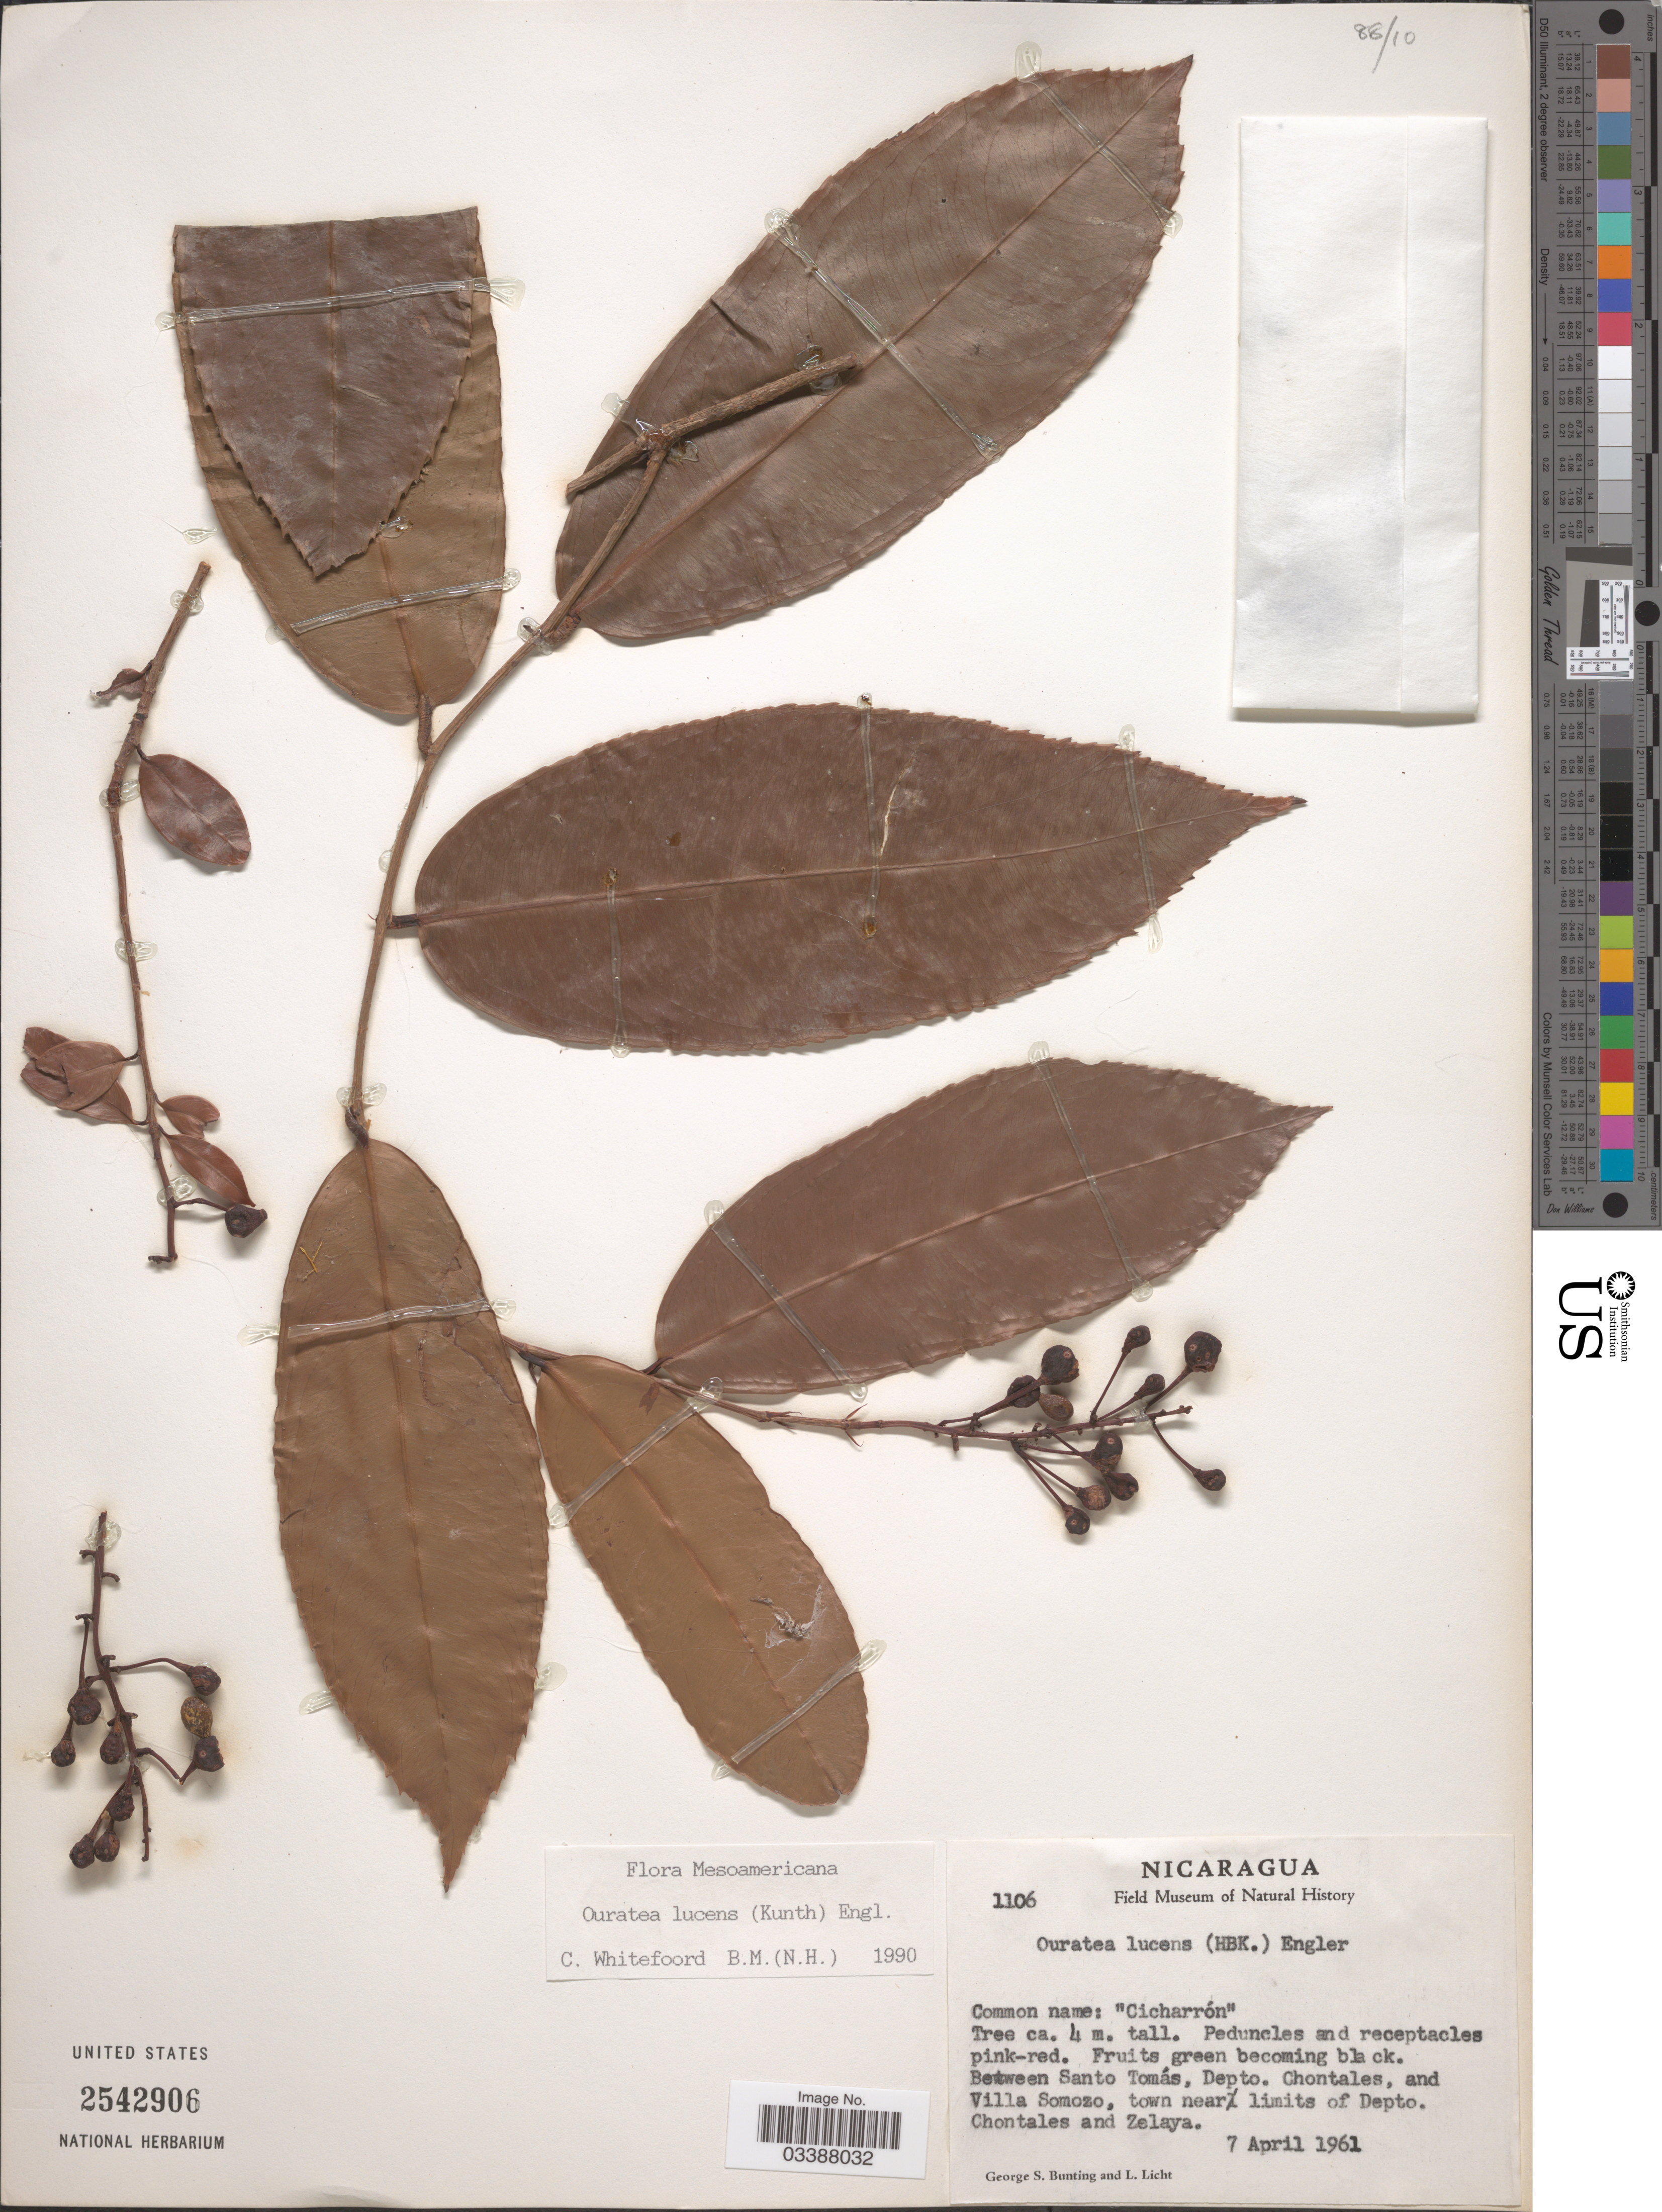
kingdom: Plantae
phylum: Tracheophyta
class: Magnoliopsida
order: Malpighiales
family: Ochnaceae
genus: Ouratea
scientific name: Ouratea lucens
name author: (Kunth) Engl.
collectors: G. S. Bunting & L. Licht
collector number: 1106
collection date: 1961-04-07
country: Nicaragua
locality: Between Santo Tomás, Depto. Chontales, and Villa Somozo, town near limits of Depto. Chontales and Zelaya.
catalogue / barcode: US 2542906